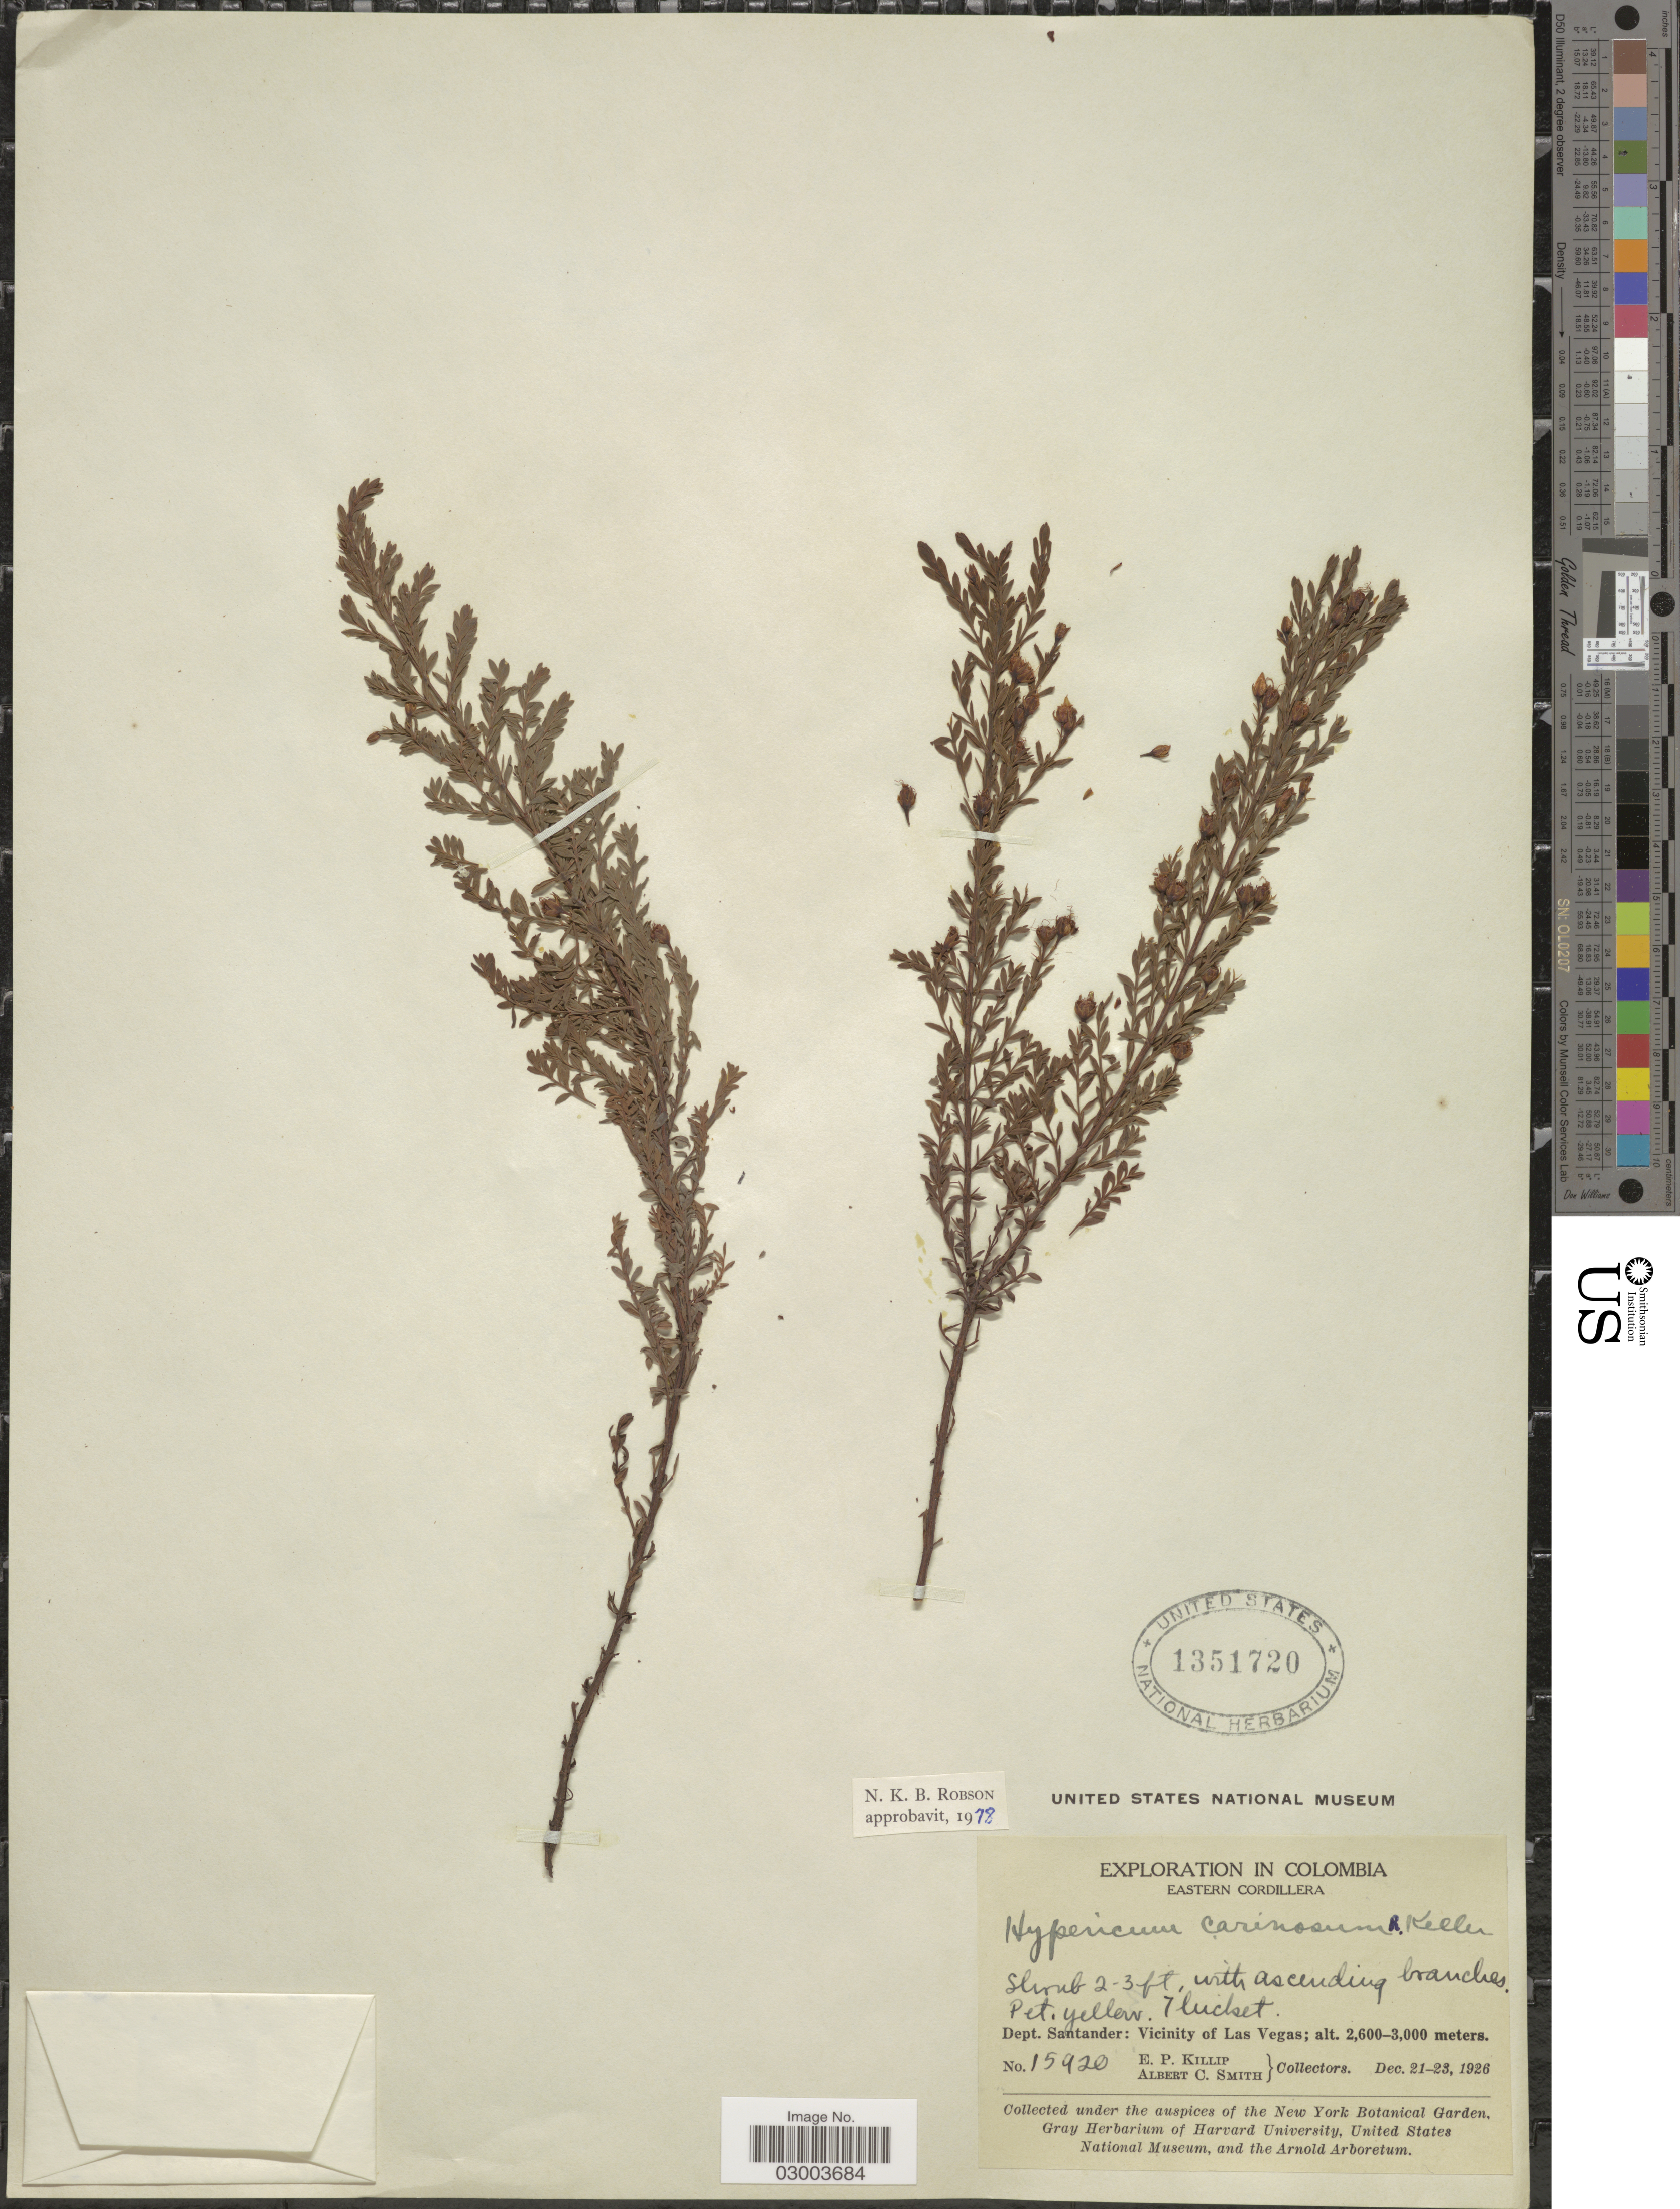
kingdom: Plantae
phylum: Tracheophyta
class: Magnoliopsida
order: Malpighiales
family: Hypericaceae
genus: Hypericum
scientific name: Hypericum carinosum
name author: R. Keller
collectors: E. P. Killip & A. C. Smith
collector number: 15920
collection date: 1926-12-21/1926-12-23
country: Colombia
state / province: Santander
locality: Eastern Cordillera, Dept. Santander: Vicinity of Las Vegas.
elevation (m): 2600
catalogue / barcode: US 1351720